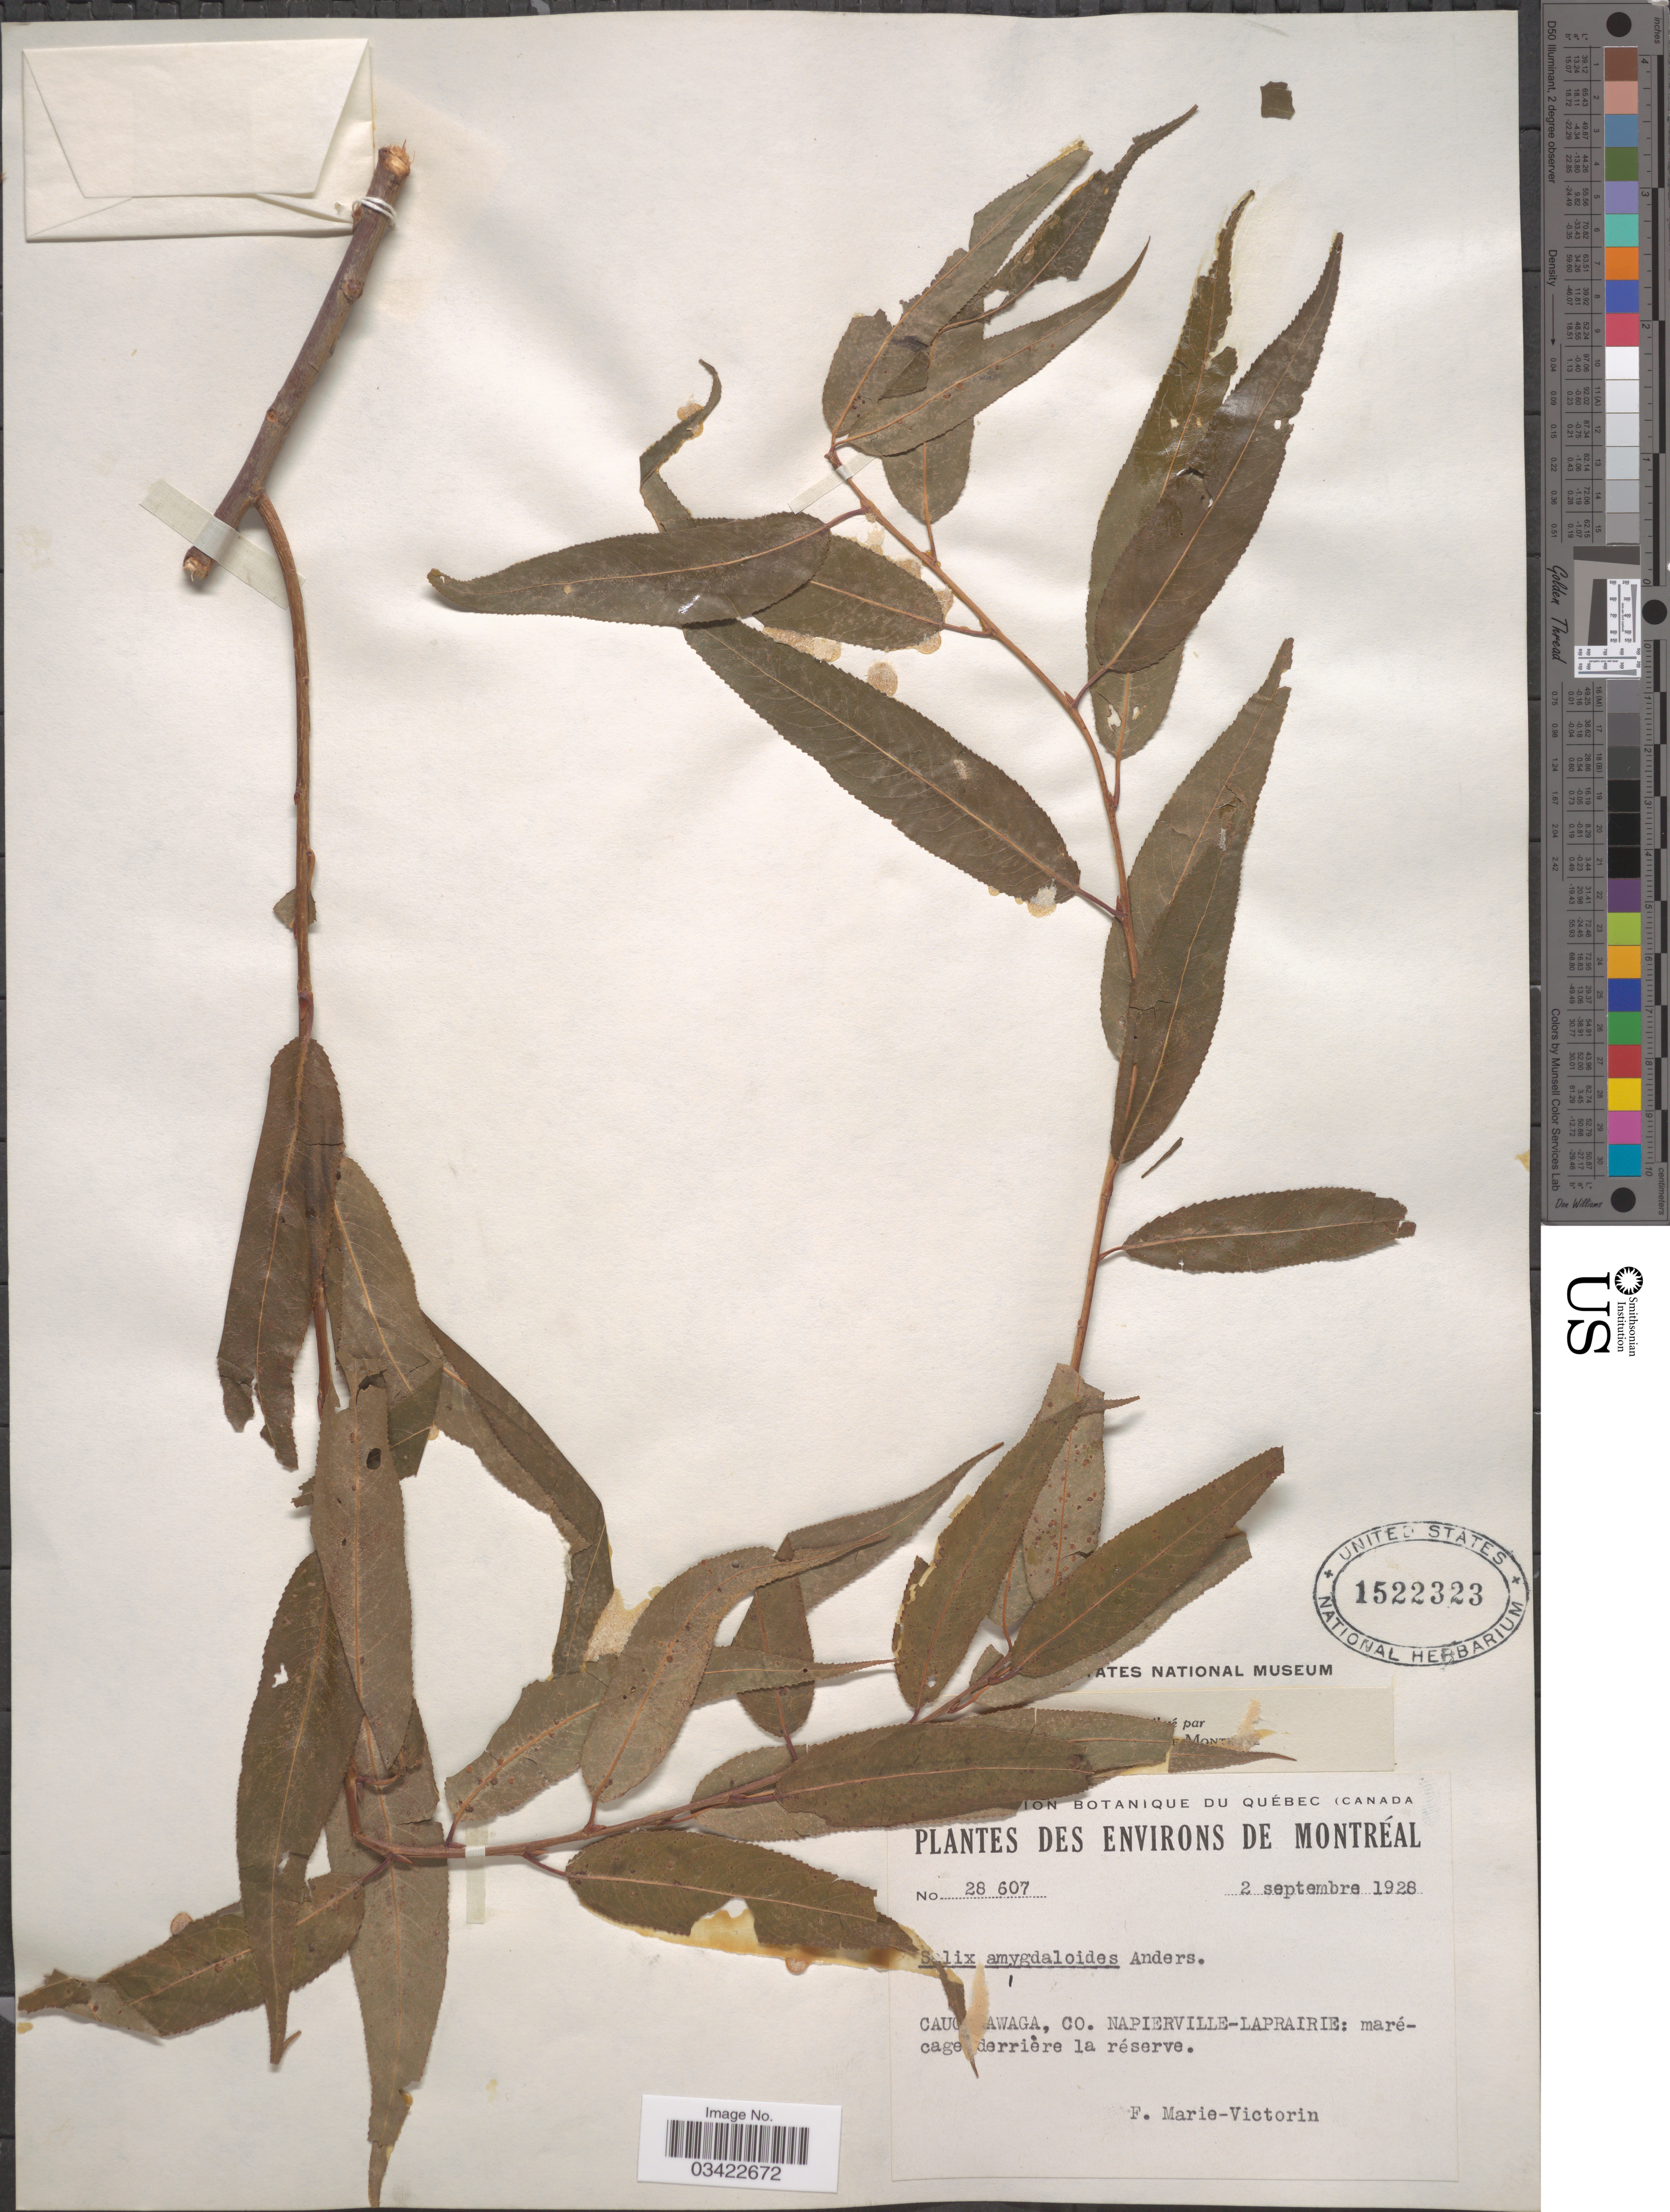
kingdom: Plantae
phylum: Tracheophyta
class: Magnoliopsida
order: Malpighiales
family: Salicaceae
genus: Salix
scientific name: Salix amygdaloides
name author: Andersson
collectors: F. Marie-Victorin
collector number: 28607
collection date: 1928-09-02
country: Canada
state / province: Quebec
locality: Environs de Montréal, Caughnawaga, Co. Napierville - Laprairie.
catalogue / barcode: US 1522323